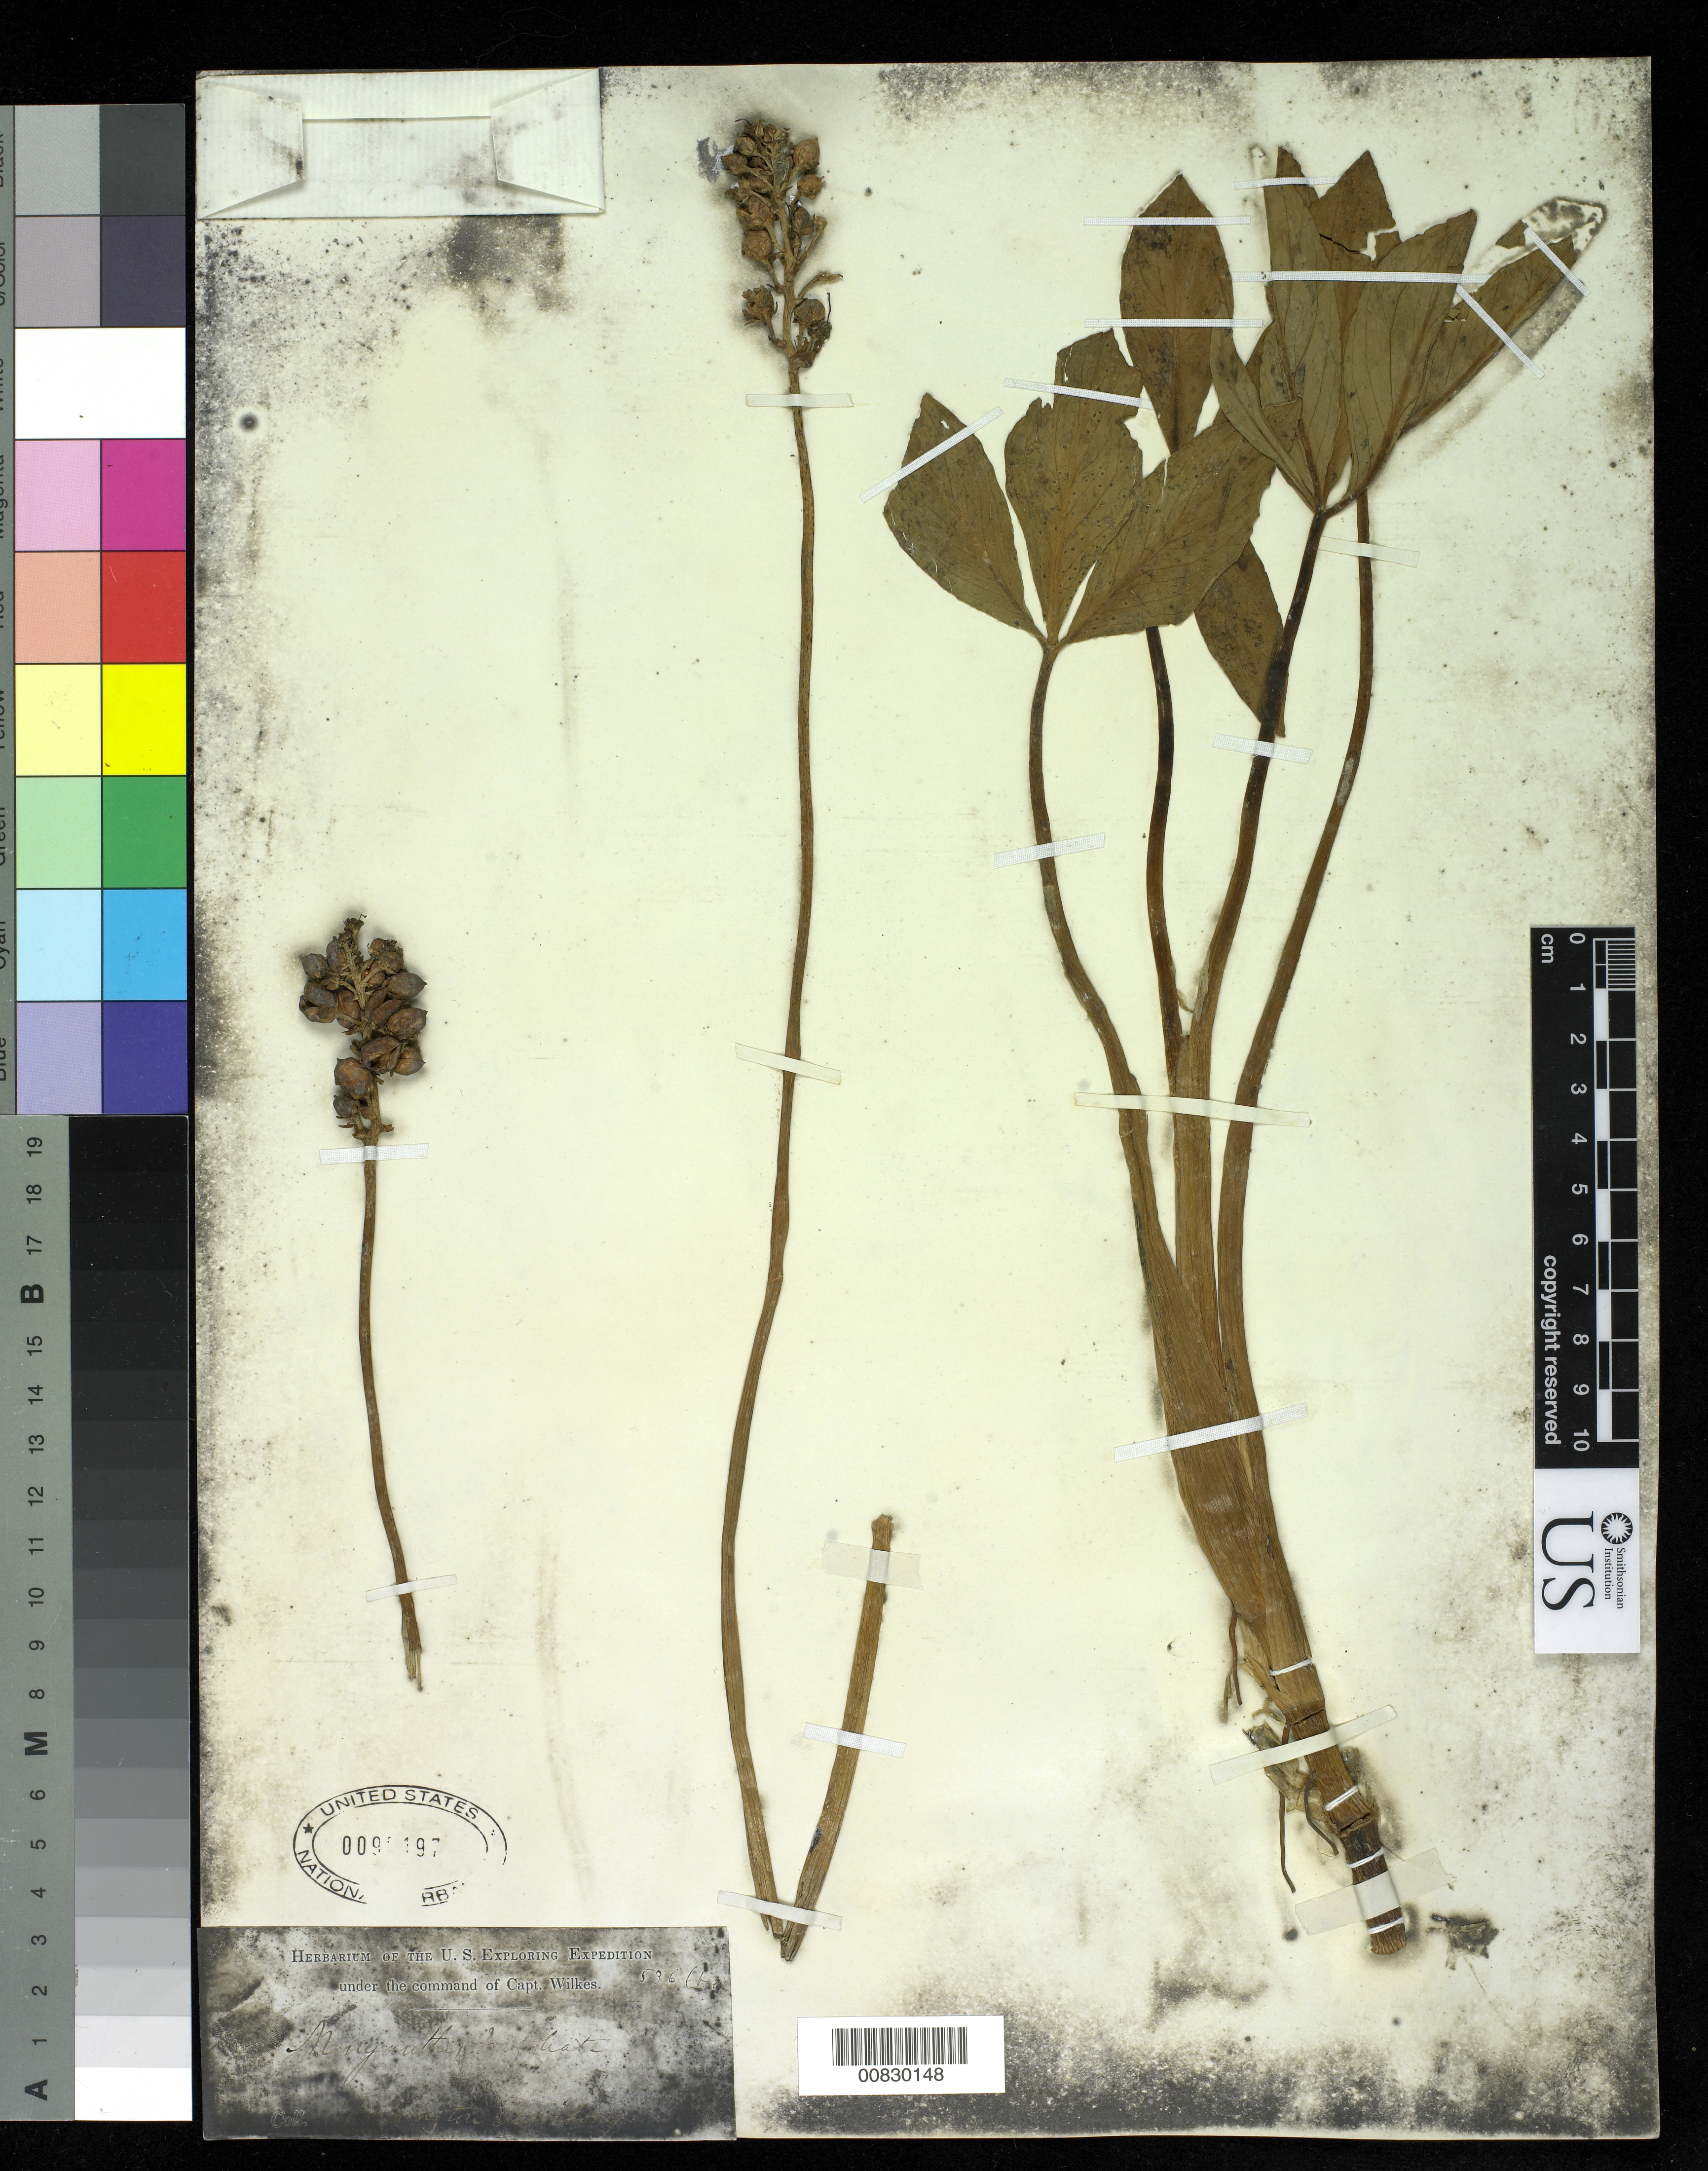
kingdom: Plantae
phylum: Tracheophyta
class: Magnoliopsida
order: Asterales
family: Menyanthaceae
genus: Menyanthes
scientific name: Menyanthes trifoliata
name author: L.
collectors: Wilkes Explor. Exped.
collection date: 1838/1842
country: United States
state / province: Washington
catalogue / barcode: US 95197